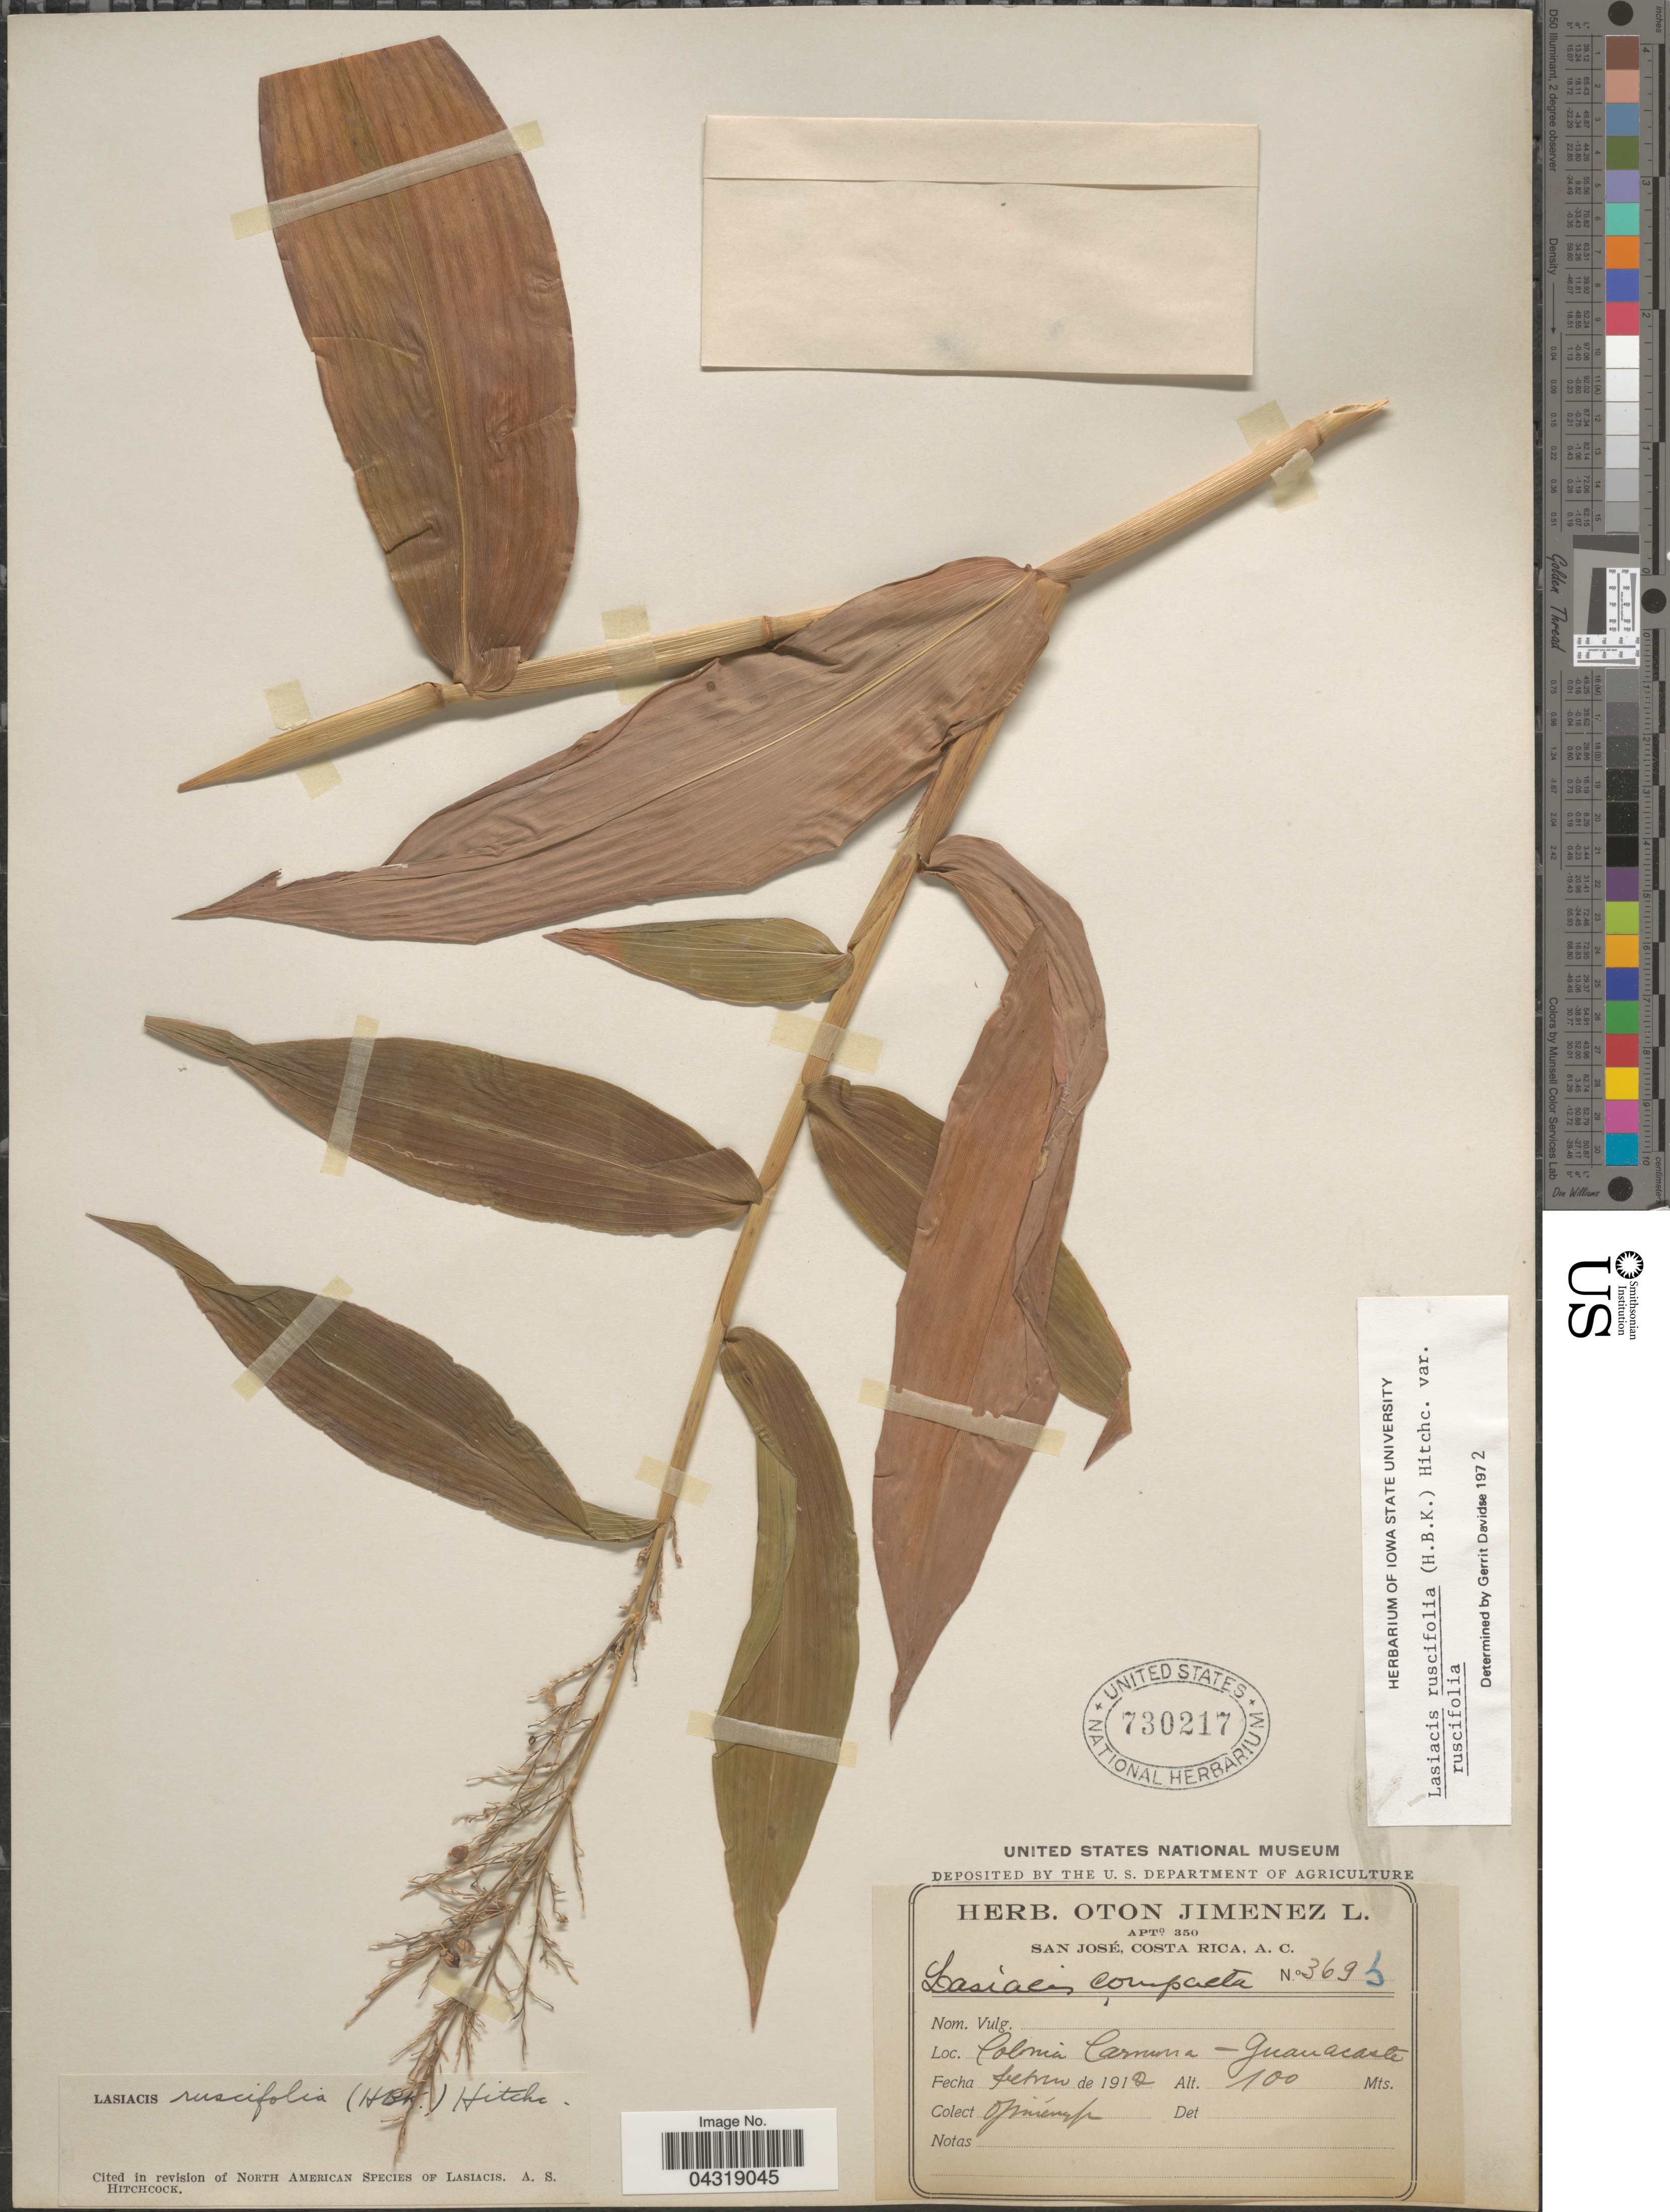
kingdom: Plantae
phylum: Tracheophyta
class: Liliopsida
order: Poales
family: Poaceae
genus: Lasiacis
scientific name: Lasiacis ruscifolia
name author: (Kunth) Hitchc.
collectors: O. Jiménez L.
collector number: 369b*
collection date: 1912-02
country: Costa Rica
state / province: Guanacaste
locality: Colonia Carmona.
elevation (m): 100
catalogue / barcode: US 730217